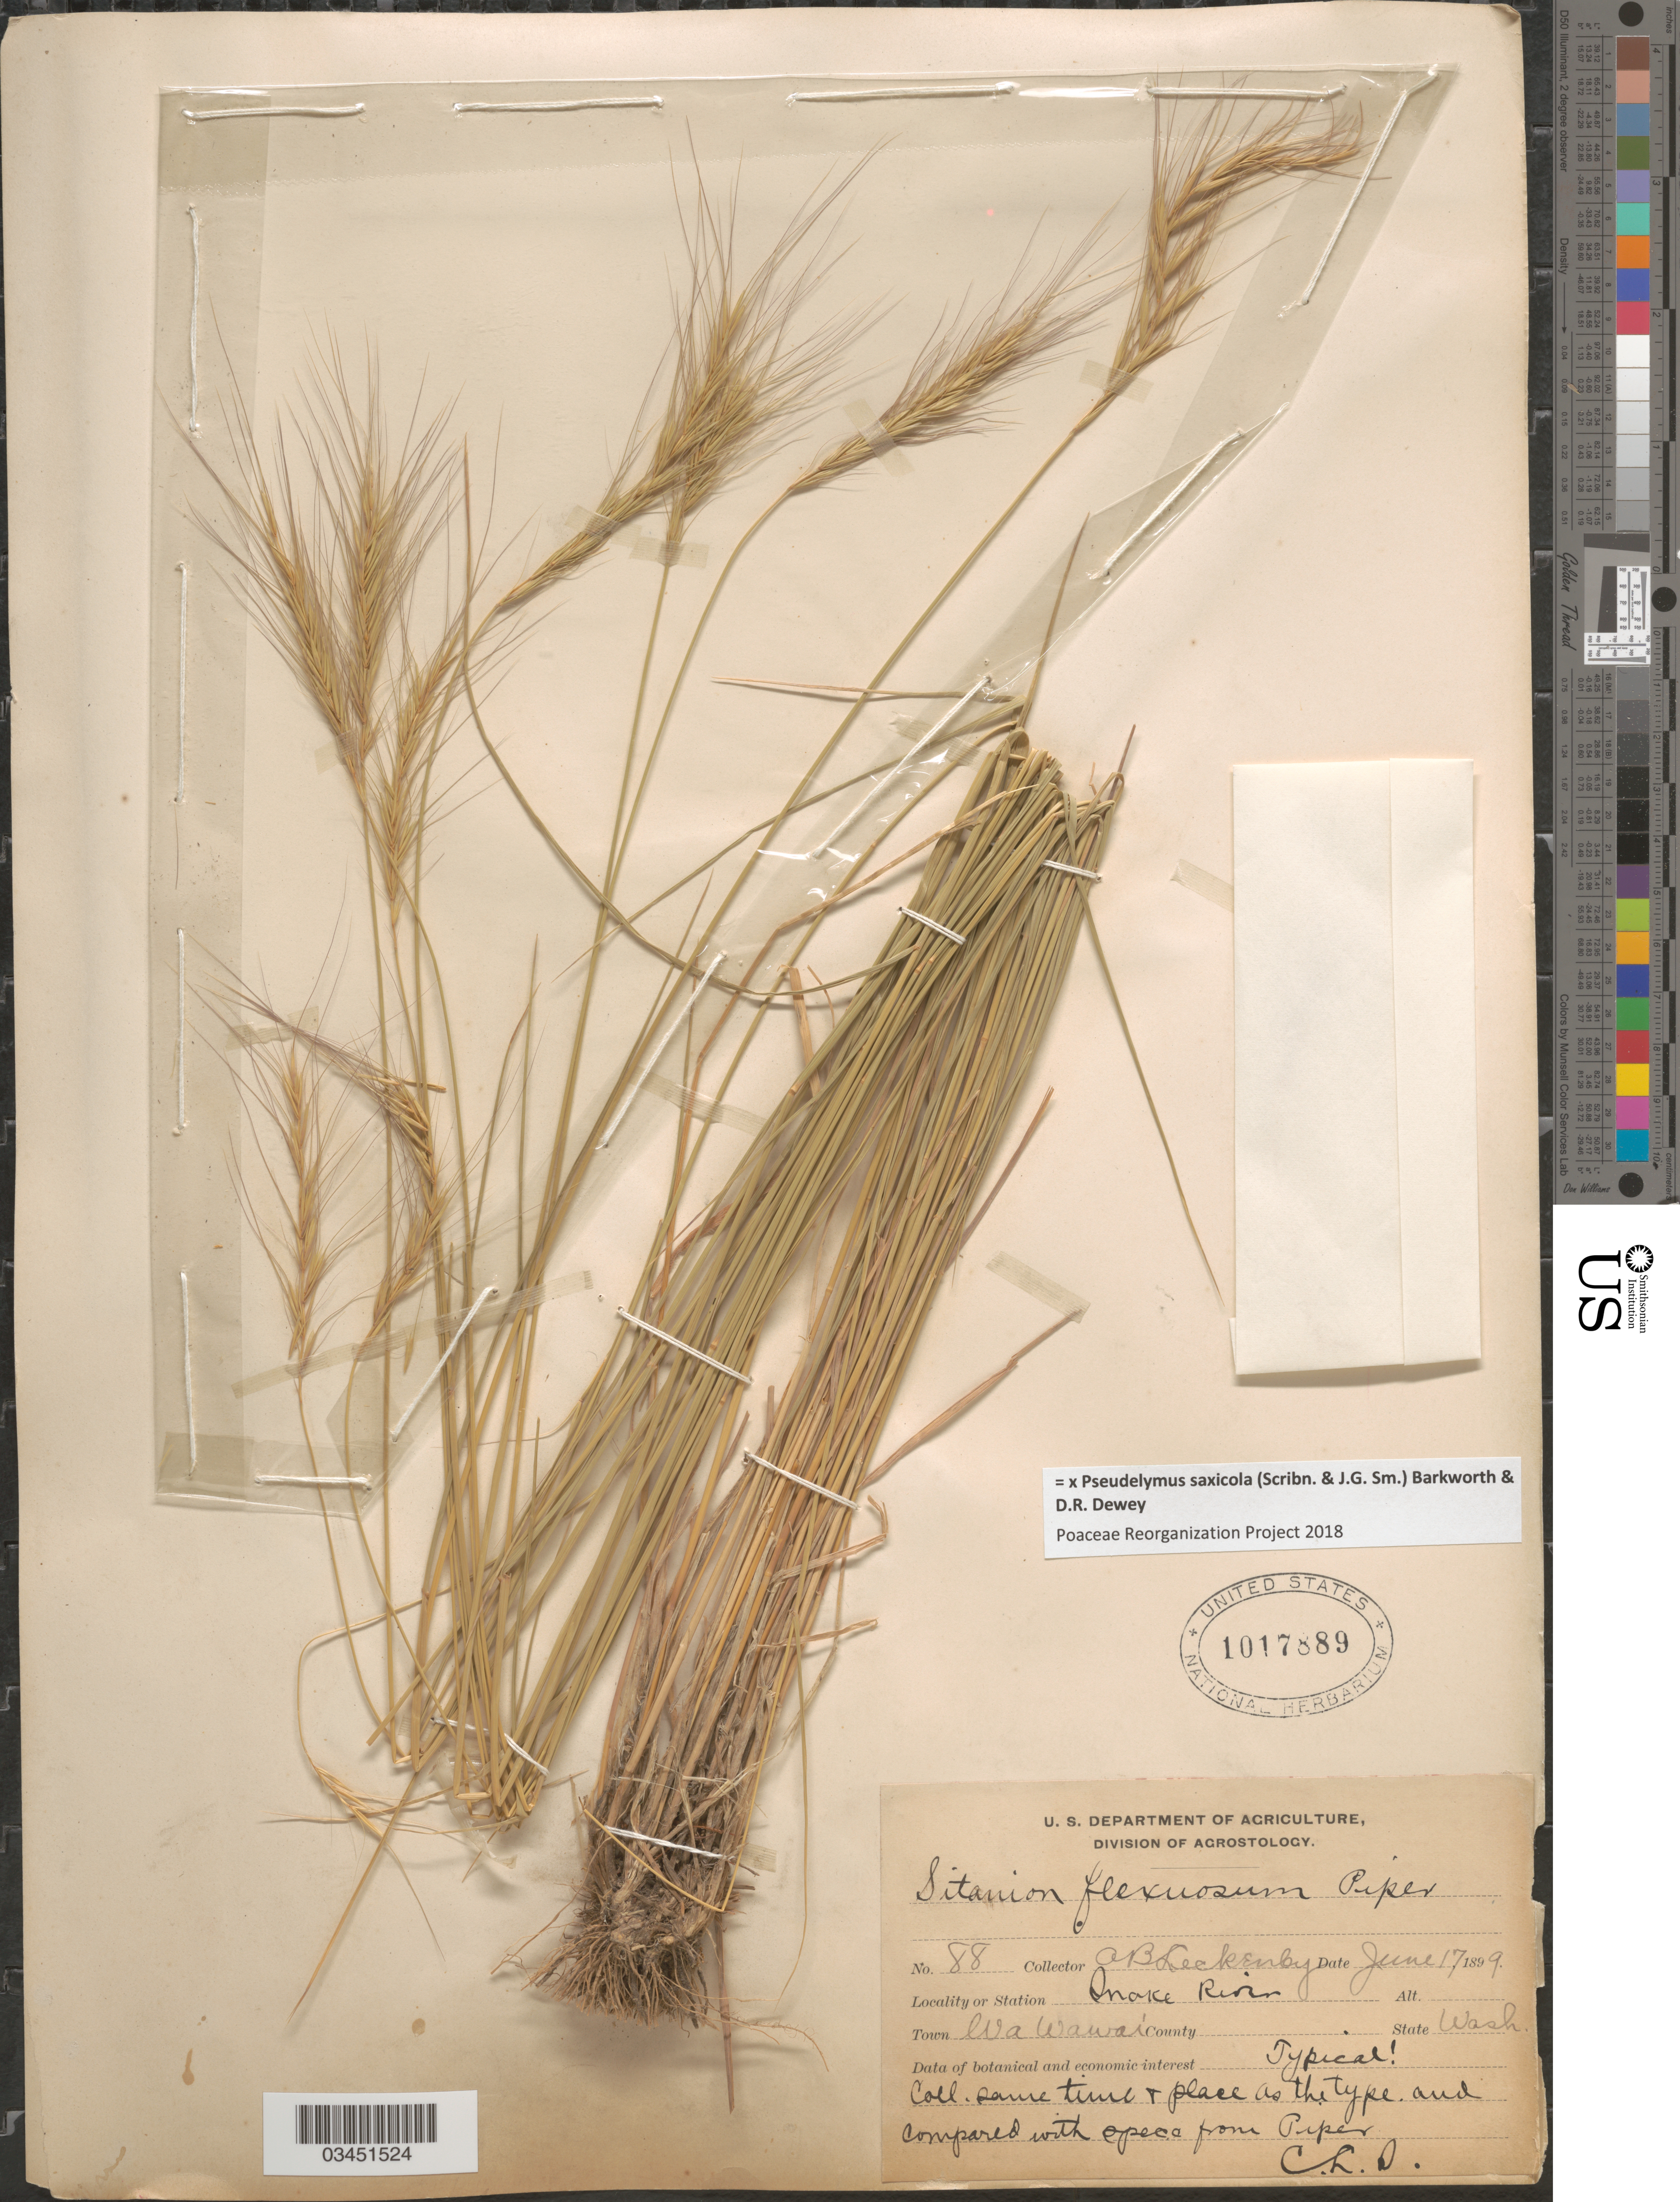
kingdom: Plantae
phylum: Tracheophyta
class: Liliopsida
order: Poales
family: Poaceae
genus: Pseudelymus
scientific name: x Pseudelymus saxicola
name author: (Scribn. & J.G. Sm.) Barkworth & Dewey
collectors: A. Leckenby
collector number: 88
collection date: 1899-06-17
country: United States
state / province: Washington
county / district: Whitman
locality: Snake River. Town Wawawai.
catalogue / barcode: US 1017889